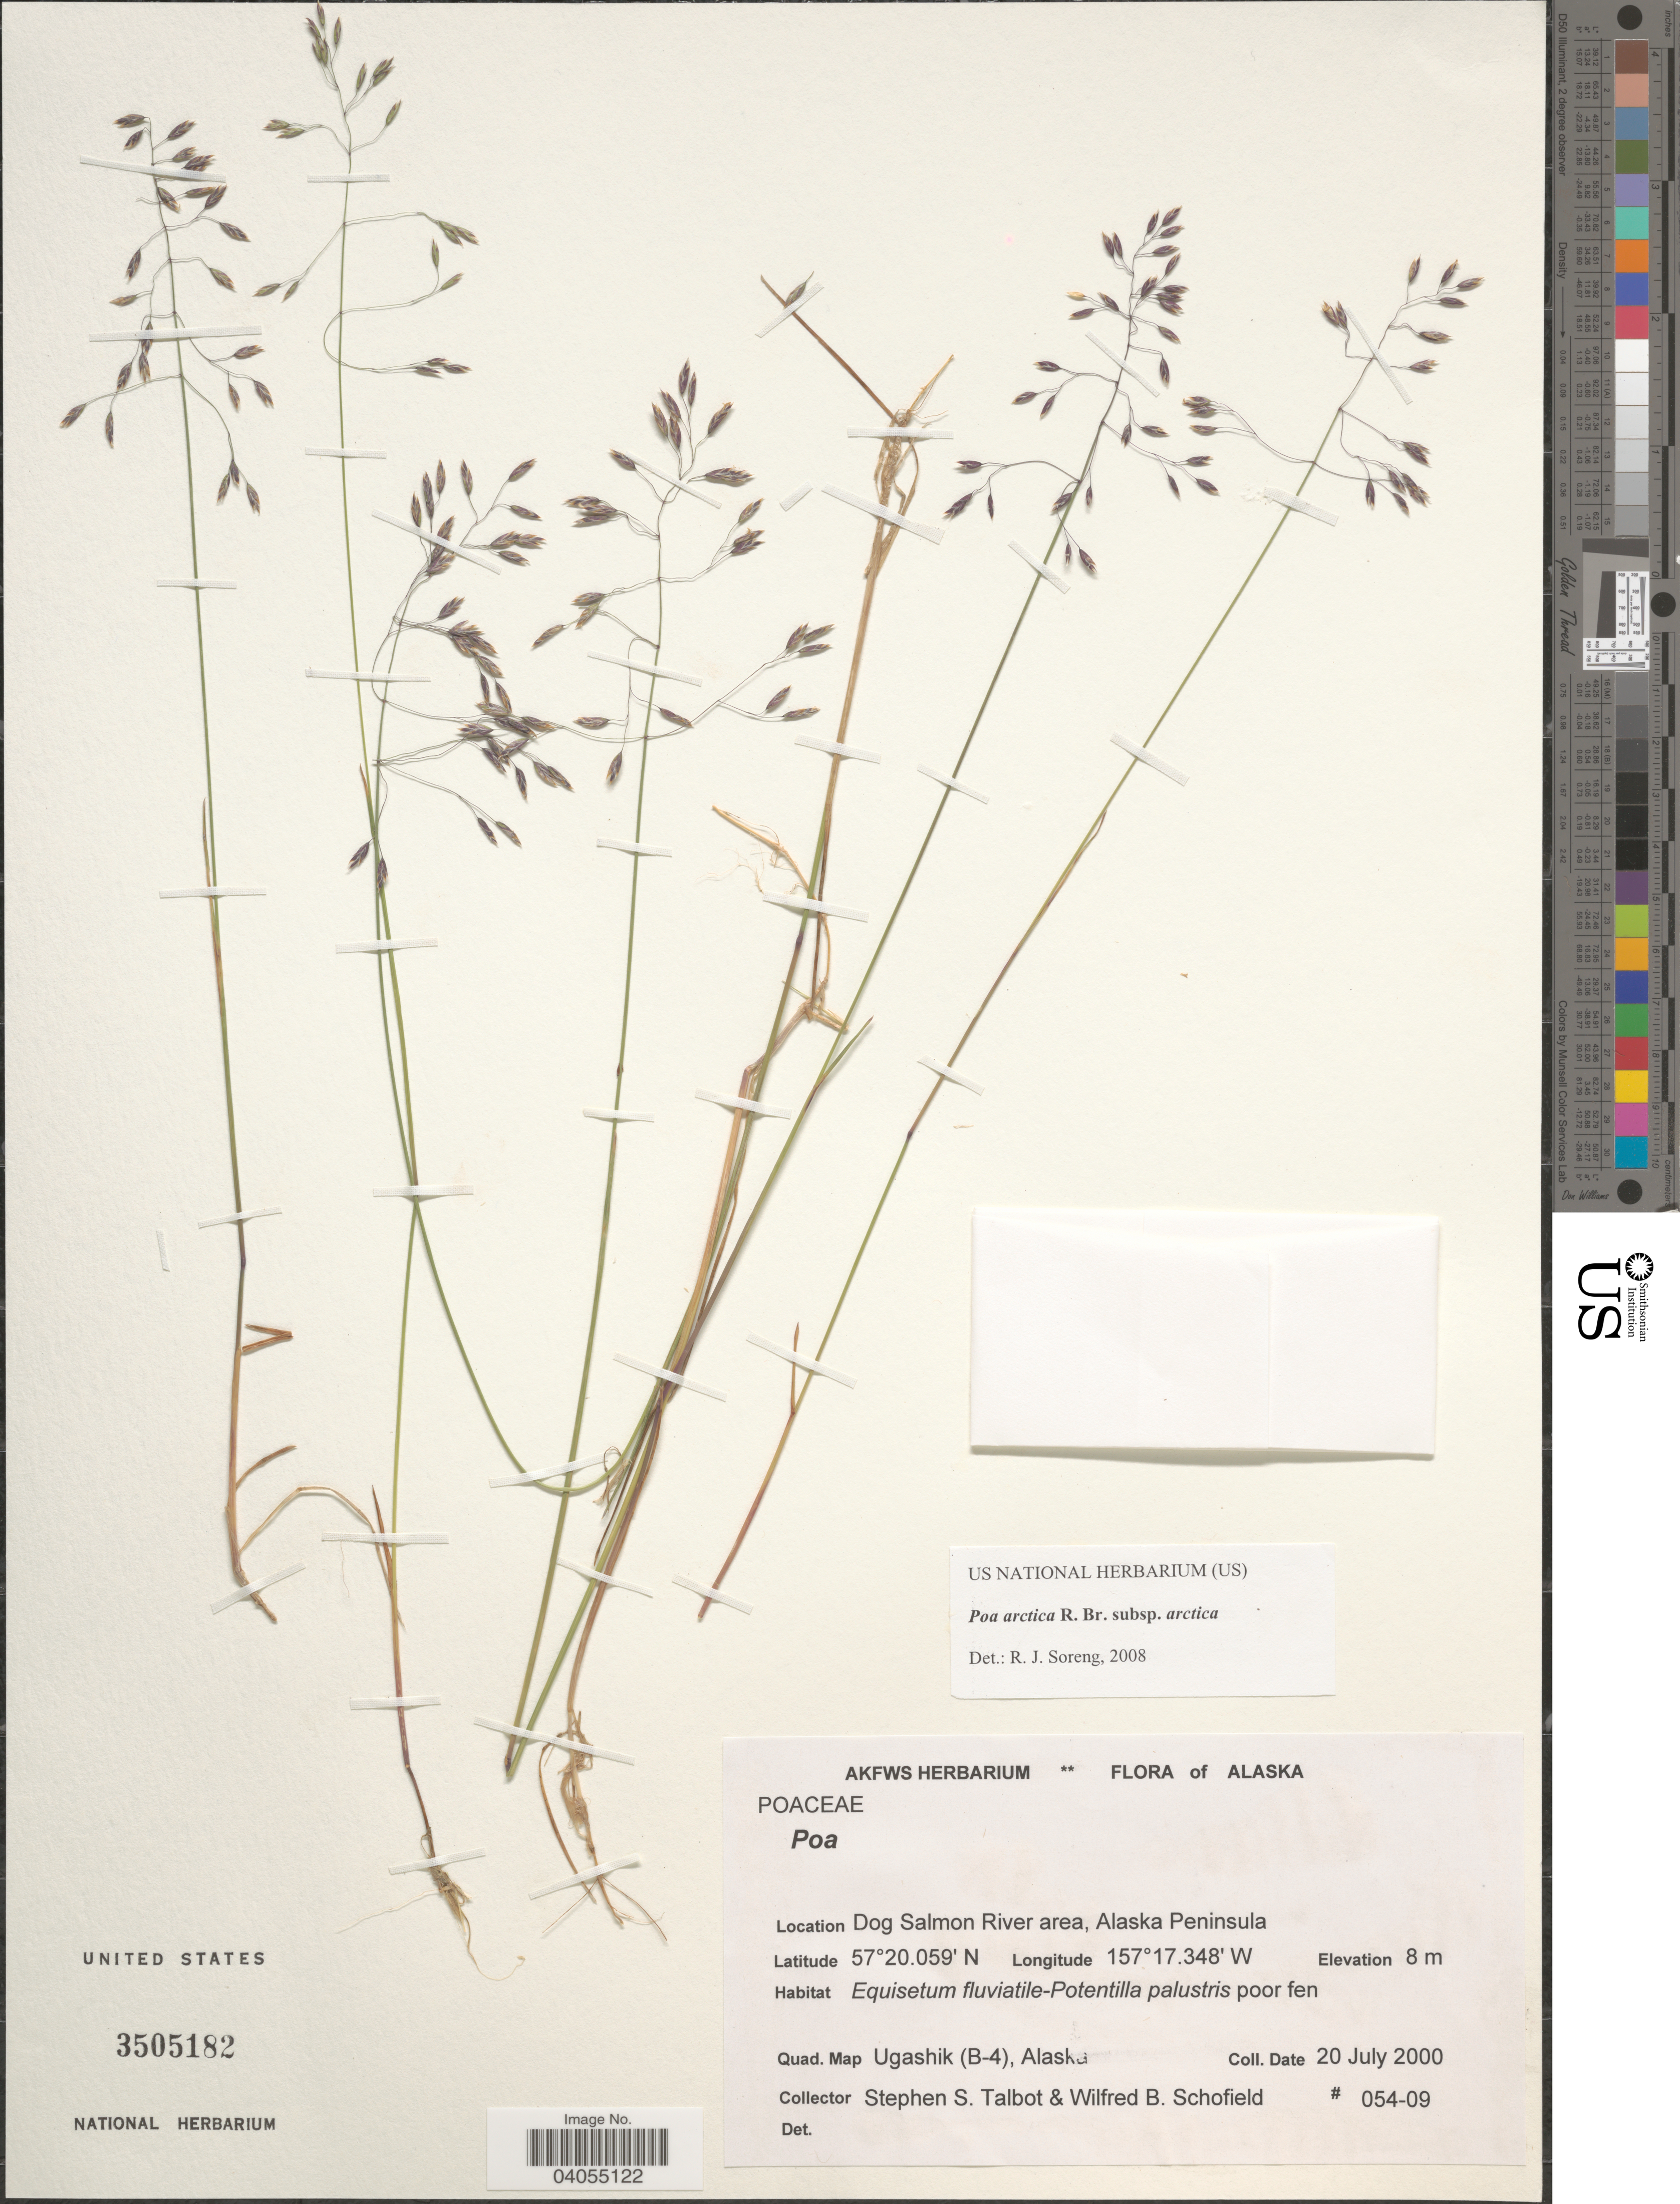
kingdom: Plantae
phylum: Tracheophyta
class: Liliopsida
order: Poales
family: Poaceae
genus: Poa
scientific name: Poa arctica subsp. arctica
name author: R. Br.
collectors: S. S. Talbot & W. Schofield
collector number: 054-09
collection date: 2000-07-20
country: United States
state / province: Alaska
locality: Dog Salmon River area, Alaska Peninsula. Quad. Map Ugashik (B-4).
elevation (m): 8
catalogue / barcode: US 3505182